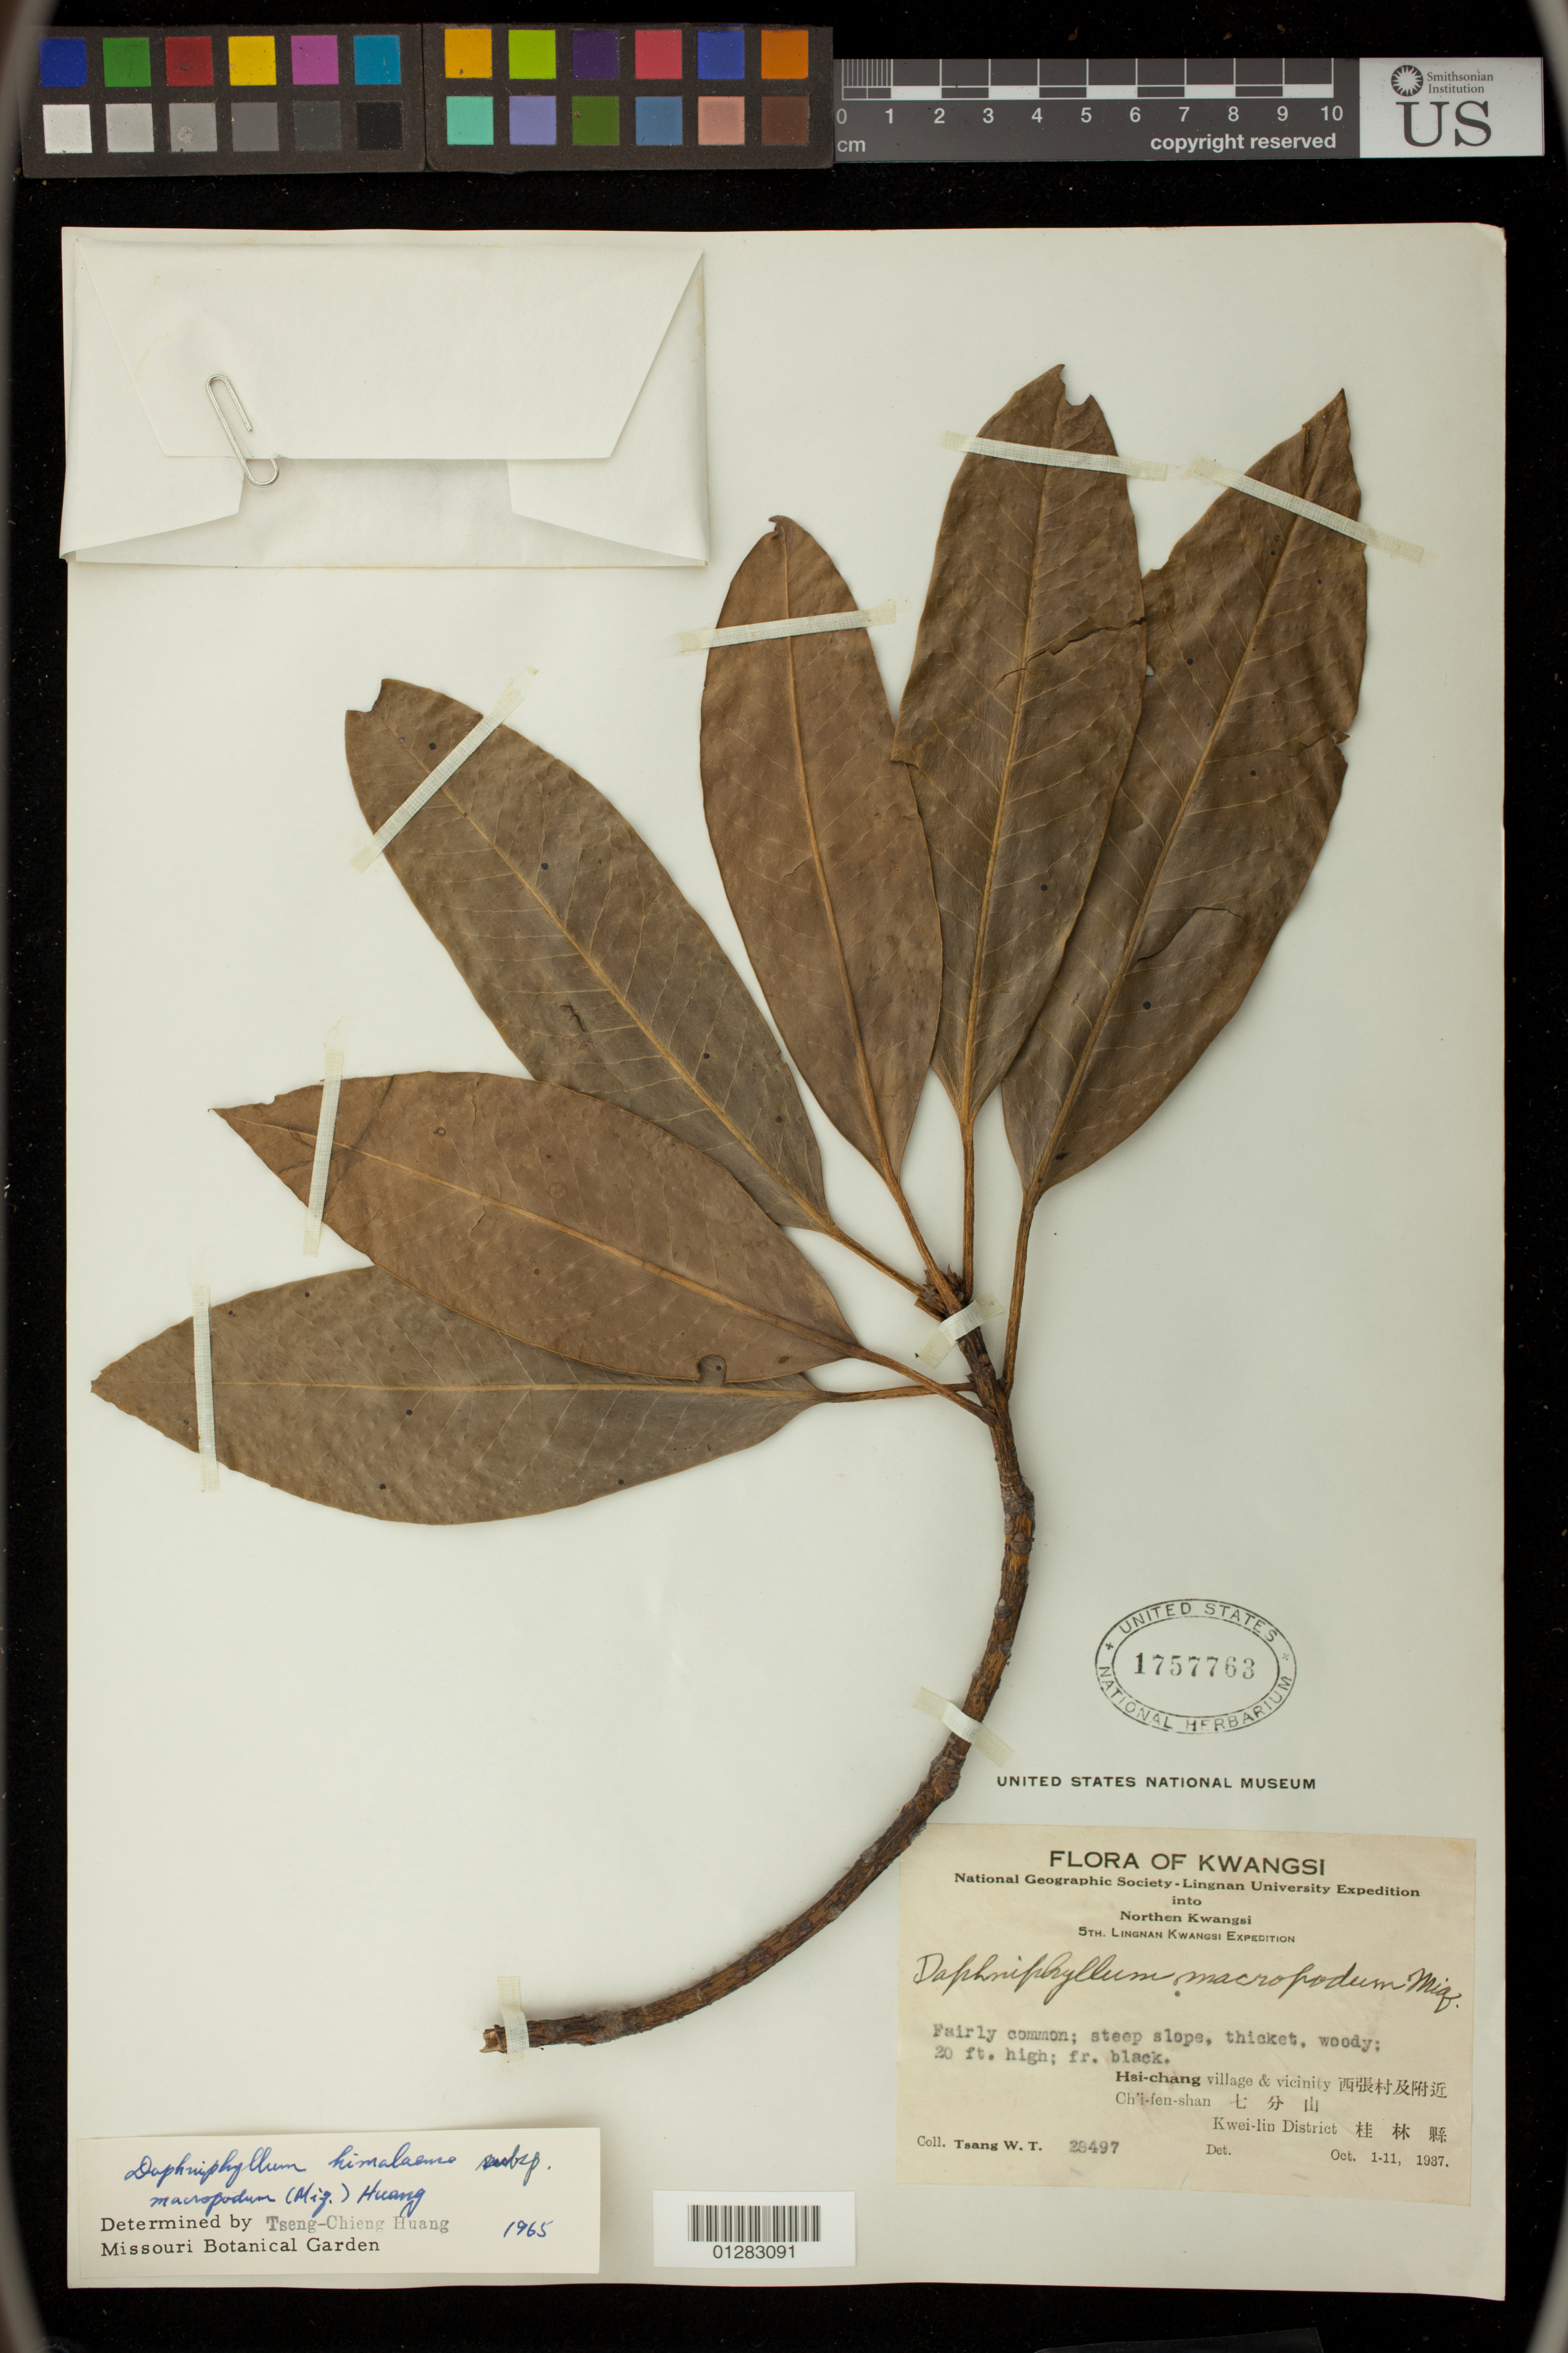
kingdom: Plantae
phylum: Tracheophyta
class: Magnoliopsida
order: Saxifragales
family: Daphniphyllaceae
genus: Daphniphyllum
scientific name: Daphniphyllum himalayense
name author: (Benth.) Müll. Arg.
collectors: W. T. Tsang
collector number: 28497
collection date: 1937-10-01/1937-10-11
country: China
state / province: Guangxi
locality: Hsi-chang village & vicinity, Ch'i-fen-shan, Kwei-lin District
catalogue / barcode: US 1757763